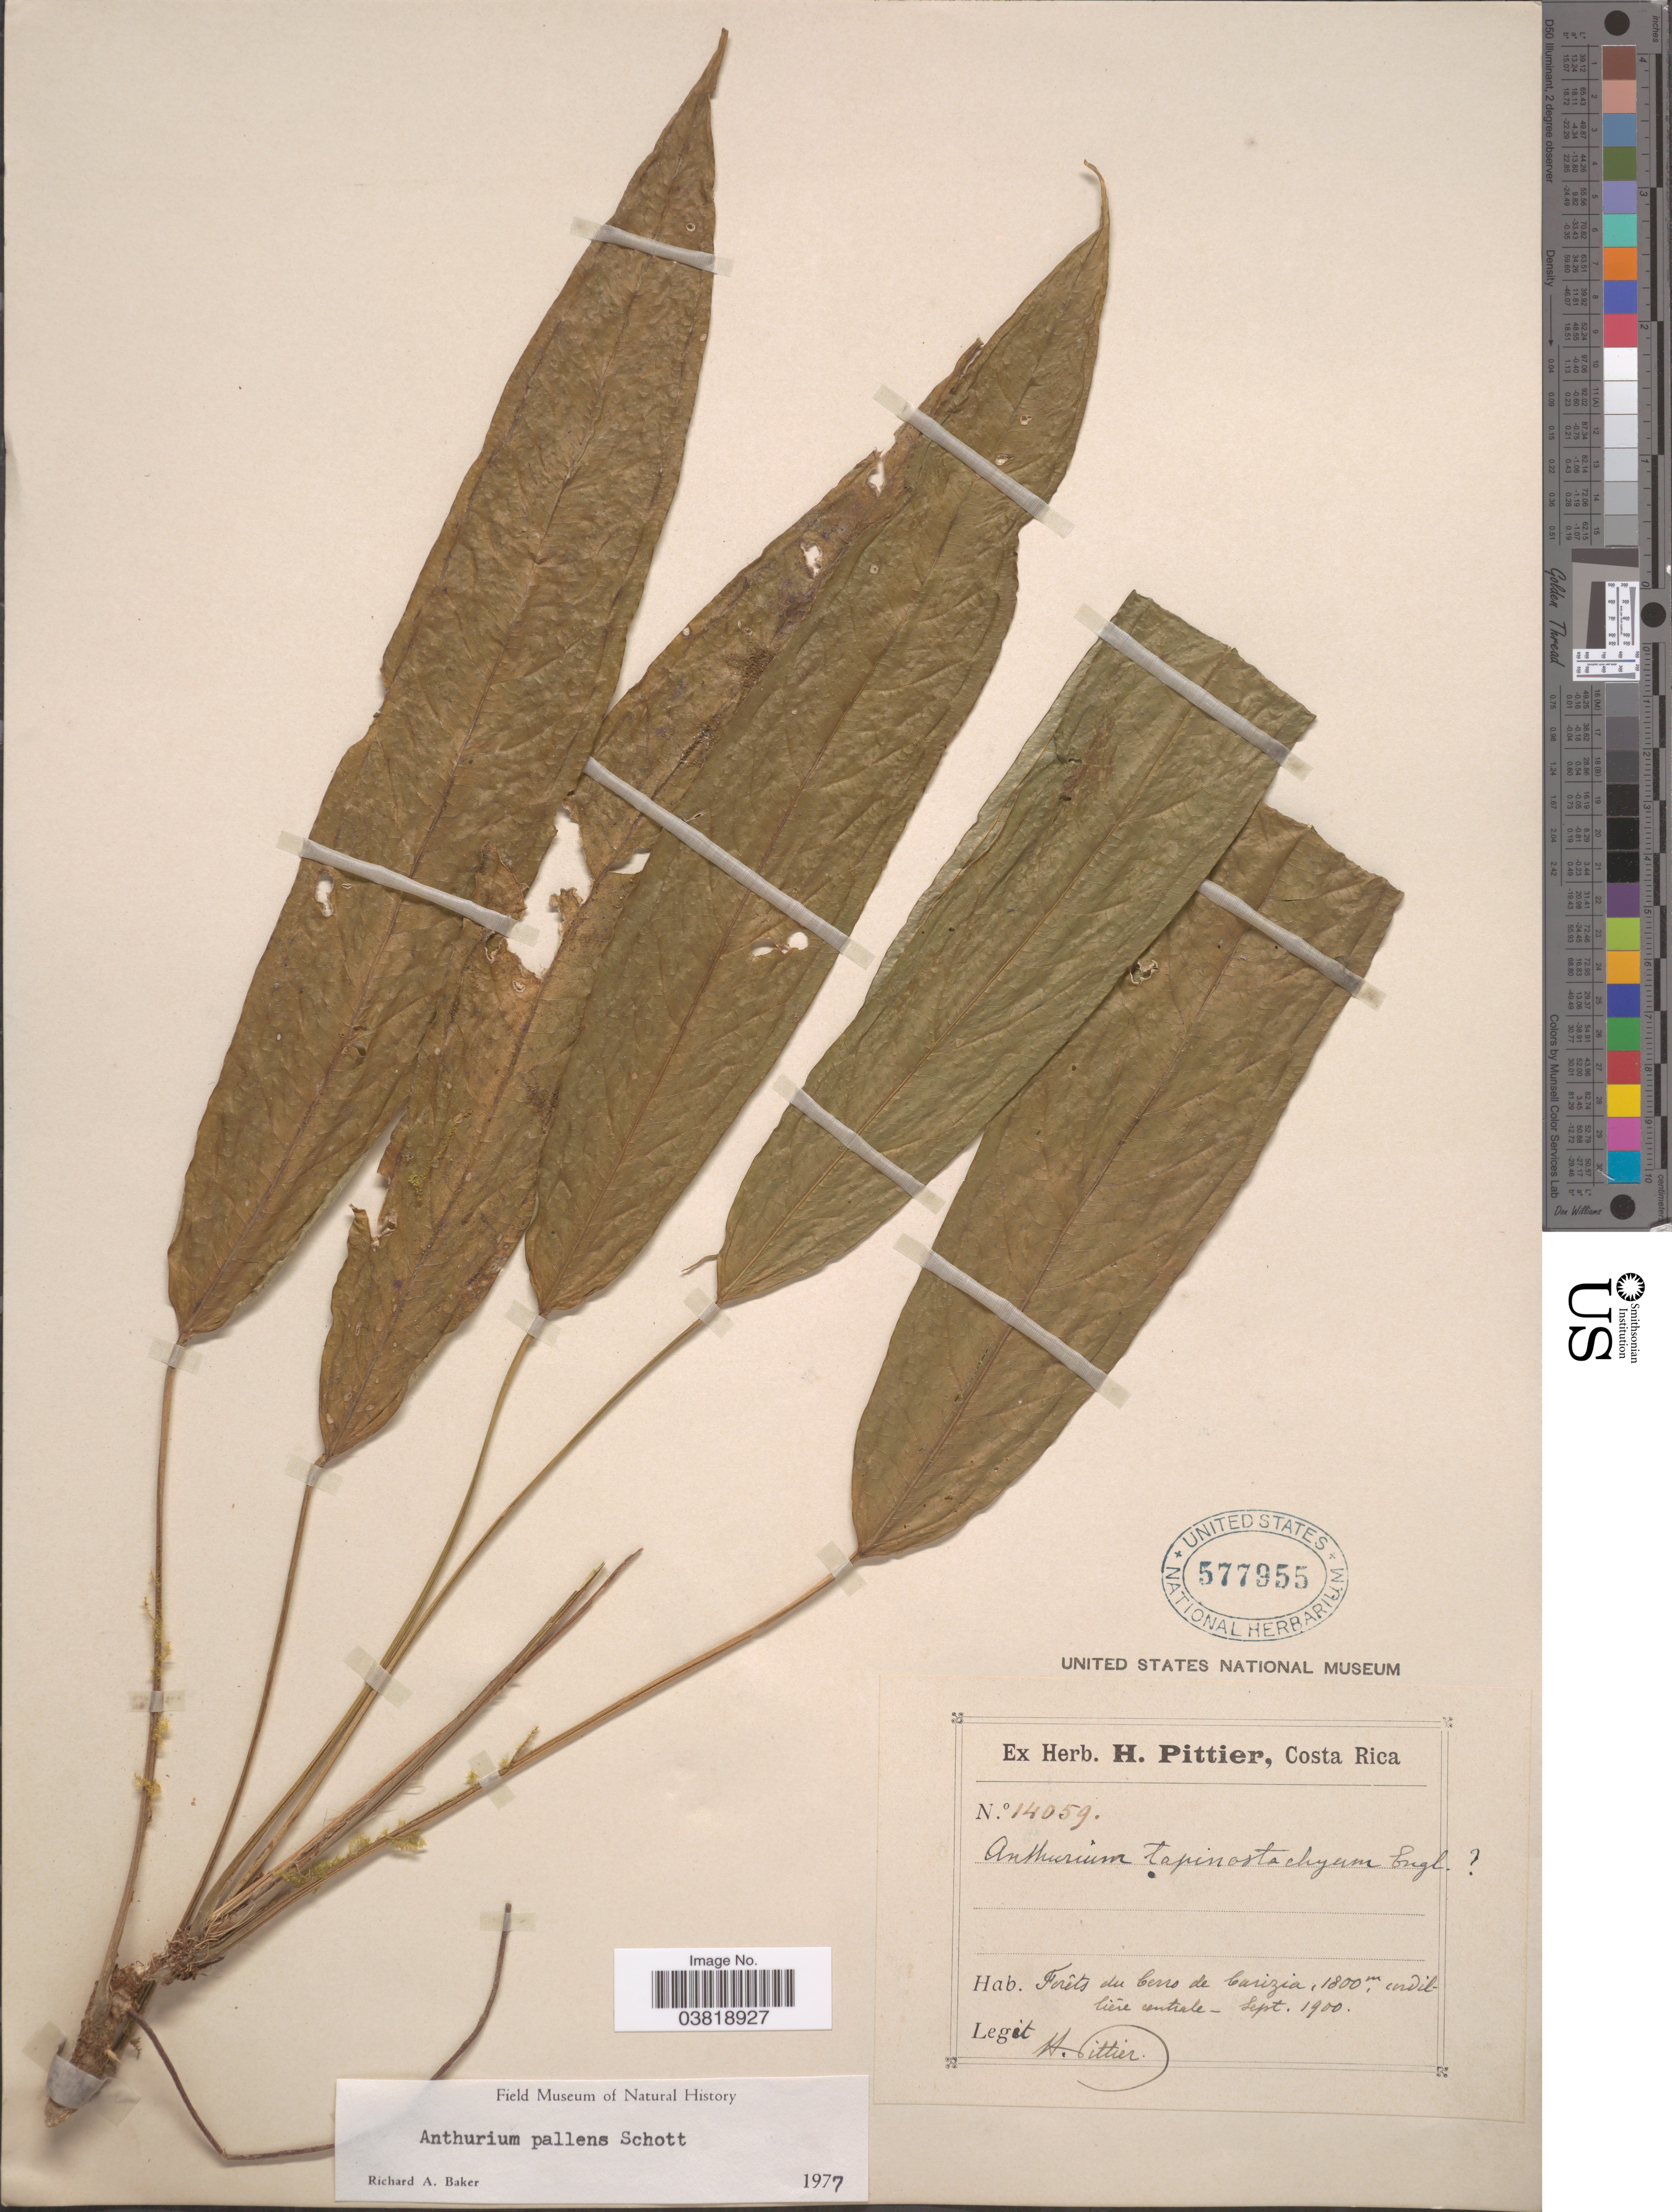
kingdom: Plantae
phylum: Tracheophyta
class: Liliopsida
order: Alismatales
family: Araceae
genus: Anthurium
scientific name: Anthurium pallens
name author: Schott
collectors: H. F. Pittier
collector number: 14059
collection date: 1900-09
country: Costa Rica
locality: Forêts du Cerro de Carizia, cordilliére centrale.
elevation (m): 1800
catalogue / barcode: US 577955